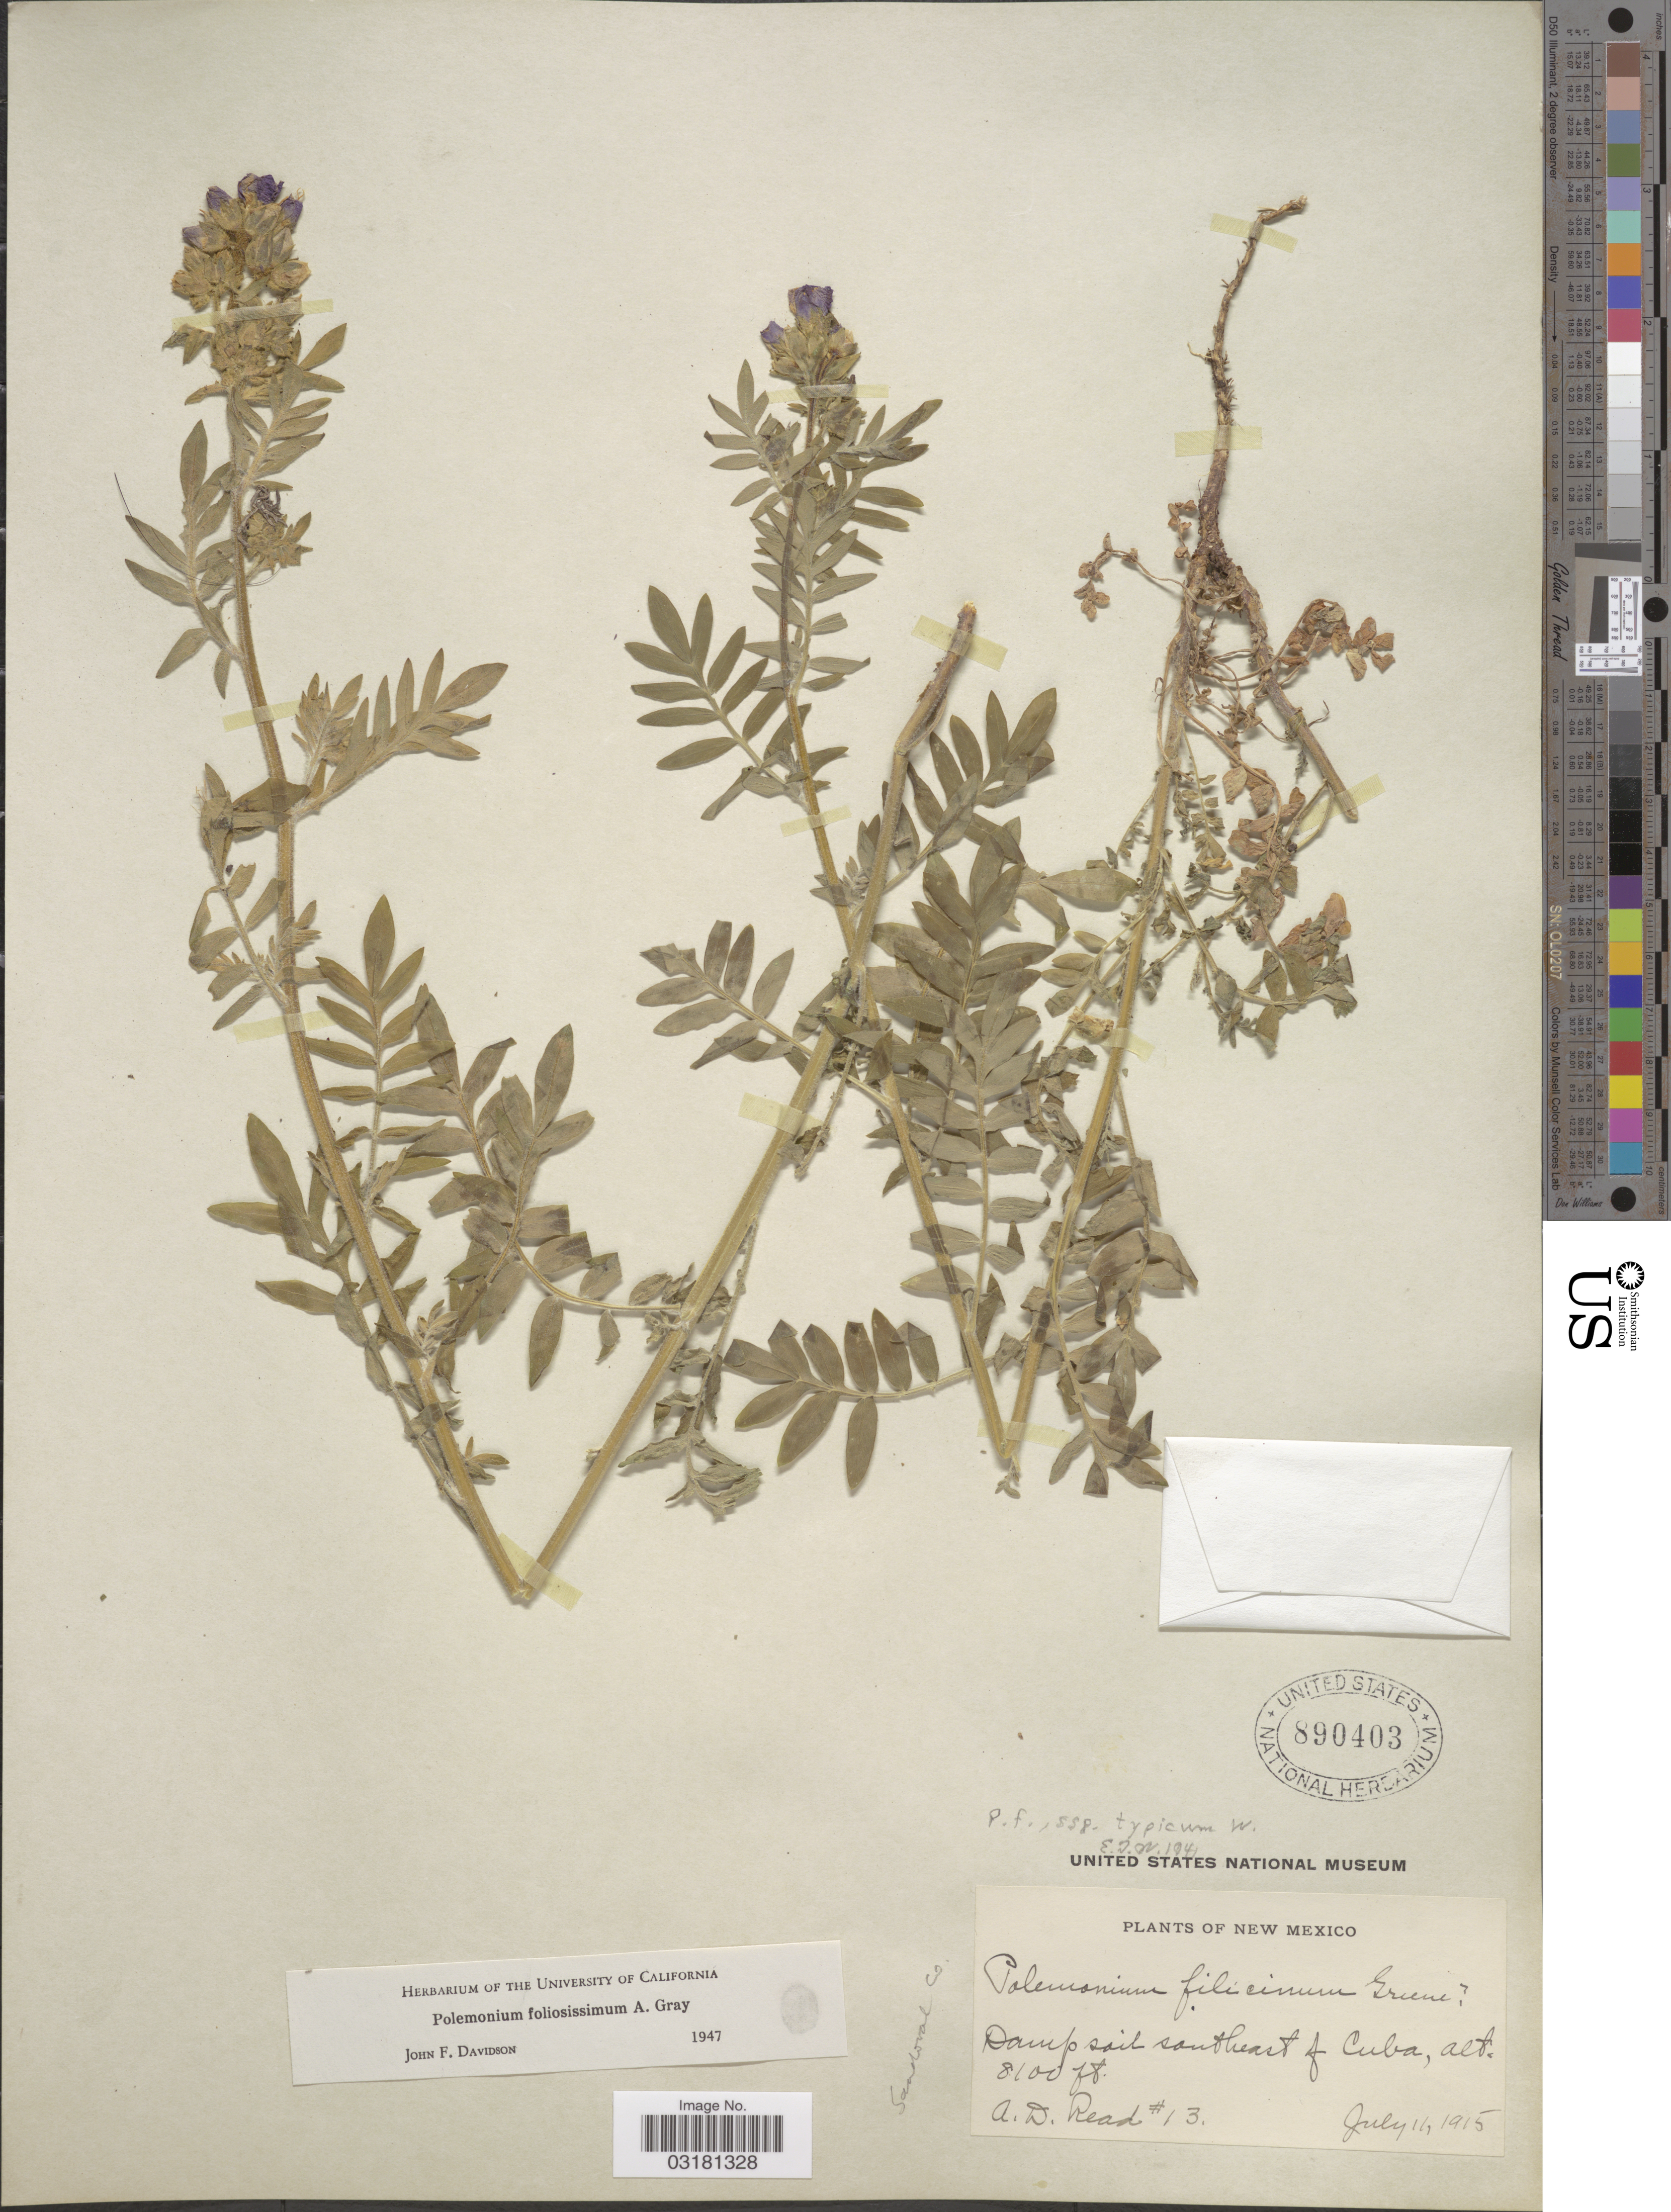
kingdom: Plantae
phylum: Tracheophyta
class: Magnoliopsida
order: Ericales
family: Polemoniaceae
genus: Polemonium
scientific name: Polemonium foliosissimum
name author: A. Gray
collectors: A. D. Read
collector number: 13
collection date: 1915-07-11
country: United States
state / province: New Mexico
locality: Southeast of Cuba. Sandoval Co.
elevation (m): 2469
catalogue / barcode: US 890403